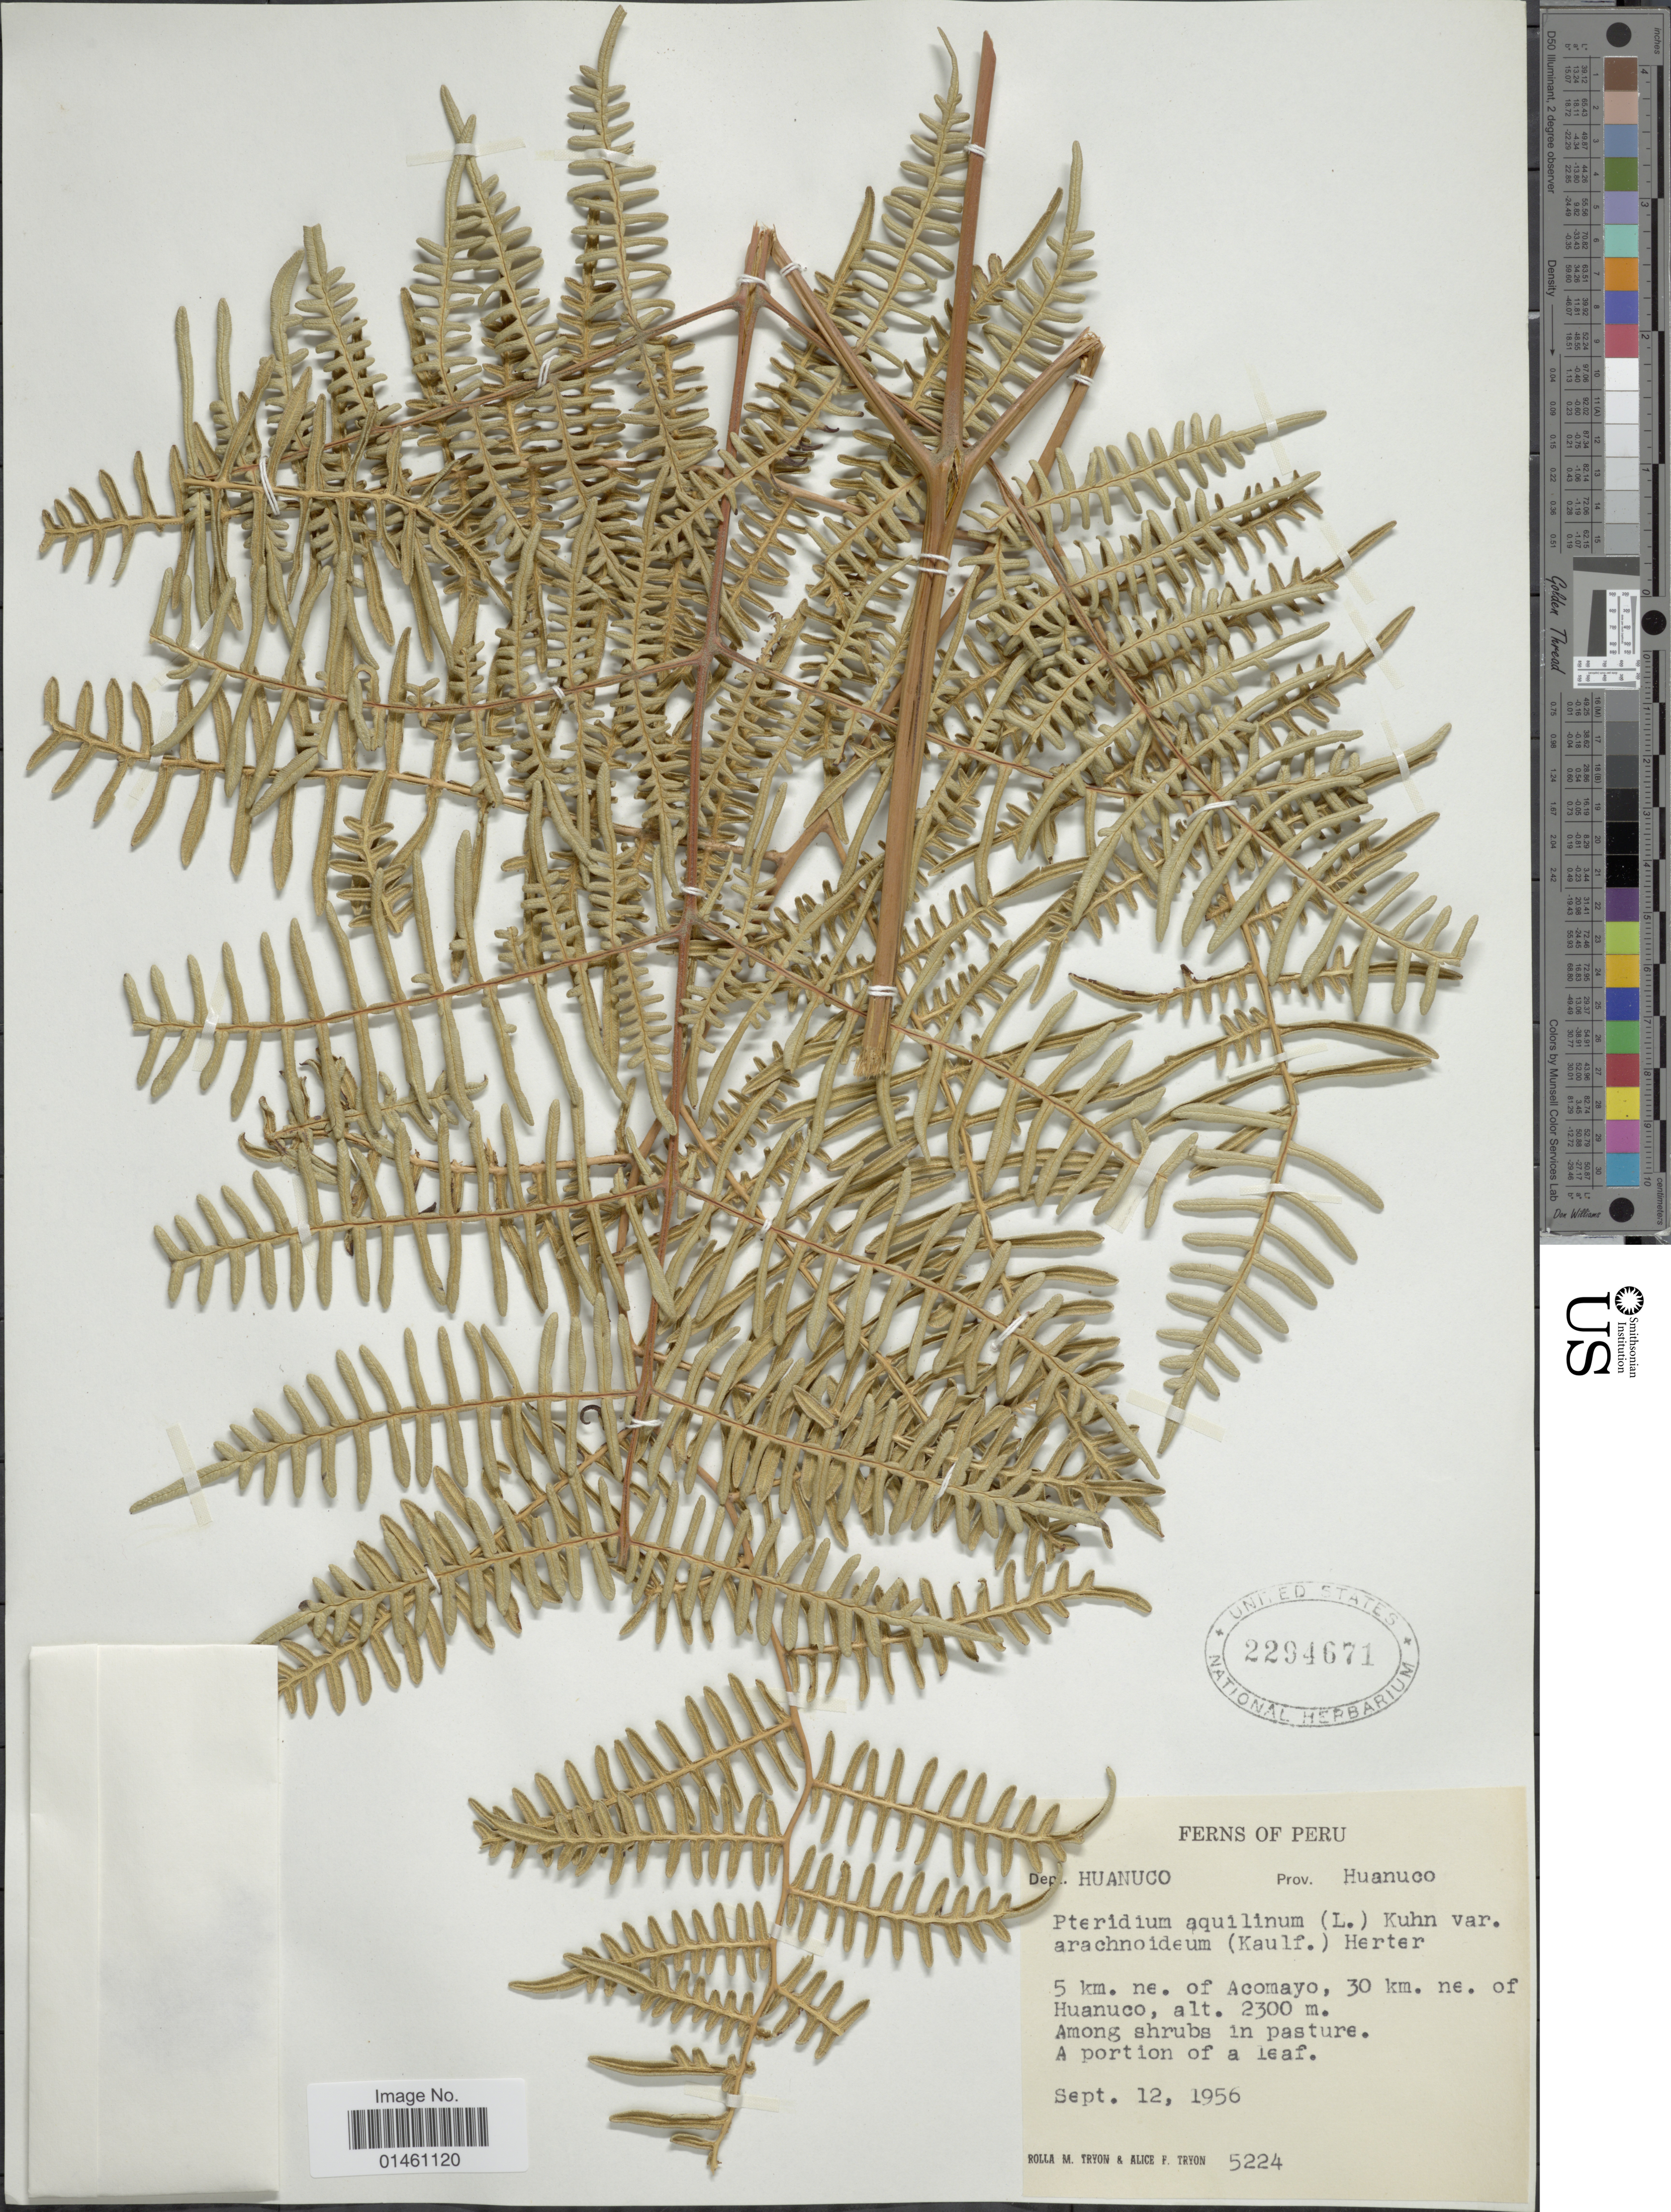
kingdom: Plantae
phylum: Tracheophyta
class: Polypodiopsida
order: Polypodiales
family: Dennstaedtiaceae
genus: Pteridium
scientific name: Pteridium aquilinum var. arachnoideum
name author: (Kaulf.) Herter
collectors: R. M. Tryon & A. F. Tryon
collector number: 5224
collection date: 1956-09-12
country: Peru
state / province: Huánuco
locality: Dep. Huanuco, 5 km. ne. of Acomayo, 30 km. ne. of Huanuco.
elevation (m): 2300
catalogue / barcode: US 2294671